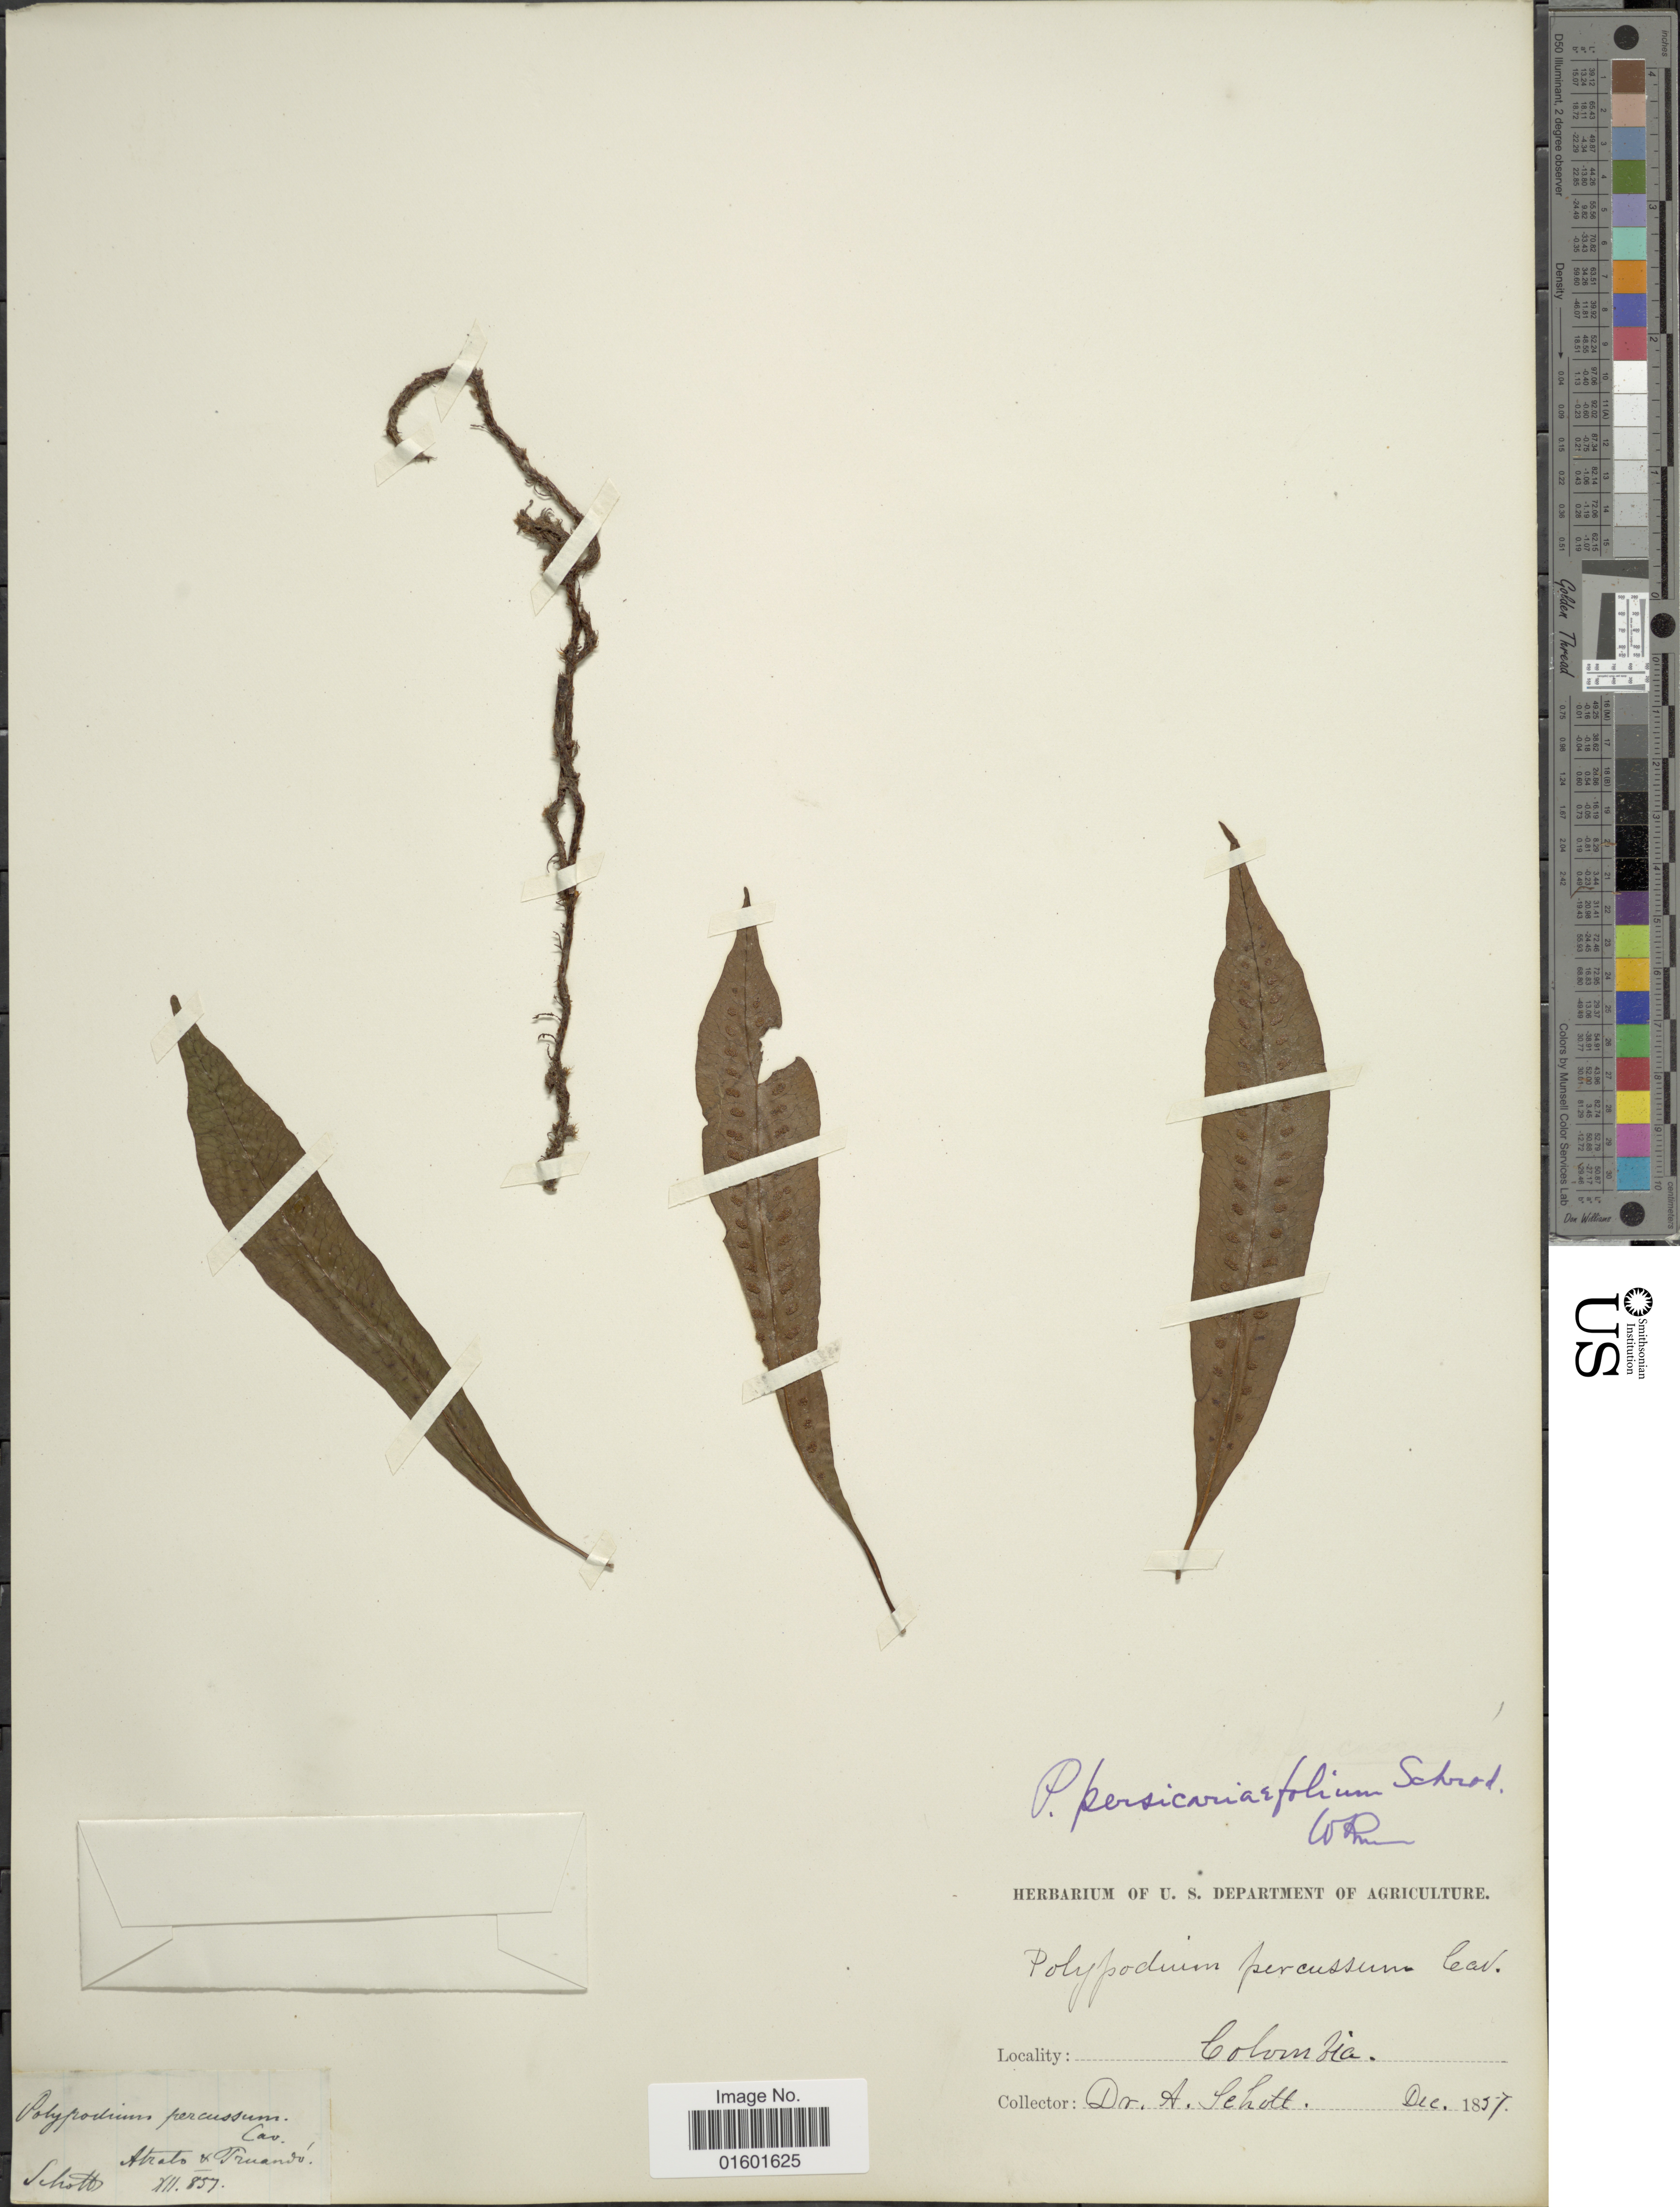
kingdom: Plantae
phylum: Tracheophyta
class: Polypodiopsida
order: Polypodiales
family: Polypodiaceae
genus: Microgramma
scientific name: Microgramma persicariifolia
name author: (Schrad.) C. Presl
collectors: A. Schott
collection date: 1857-12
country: Colombia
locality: Atrato & Truando